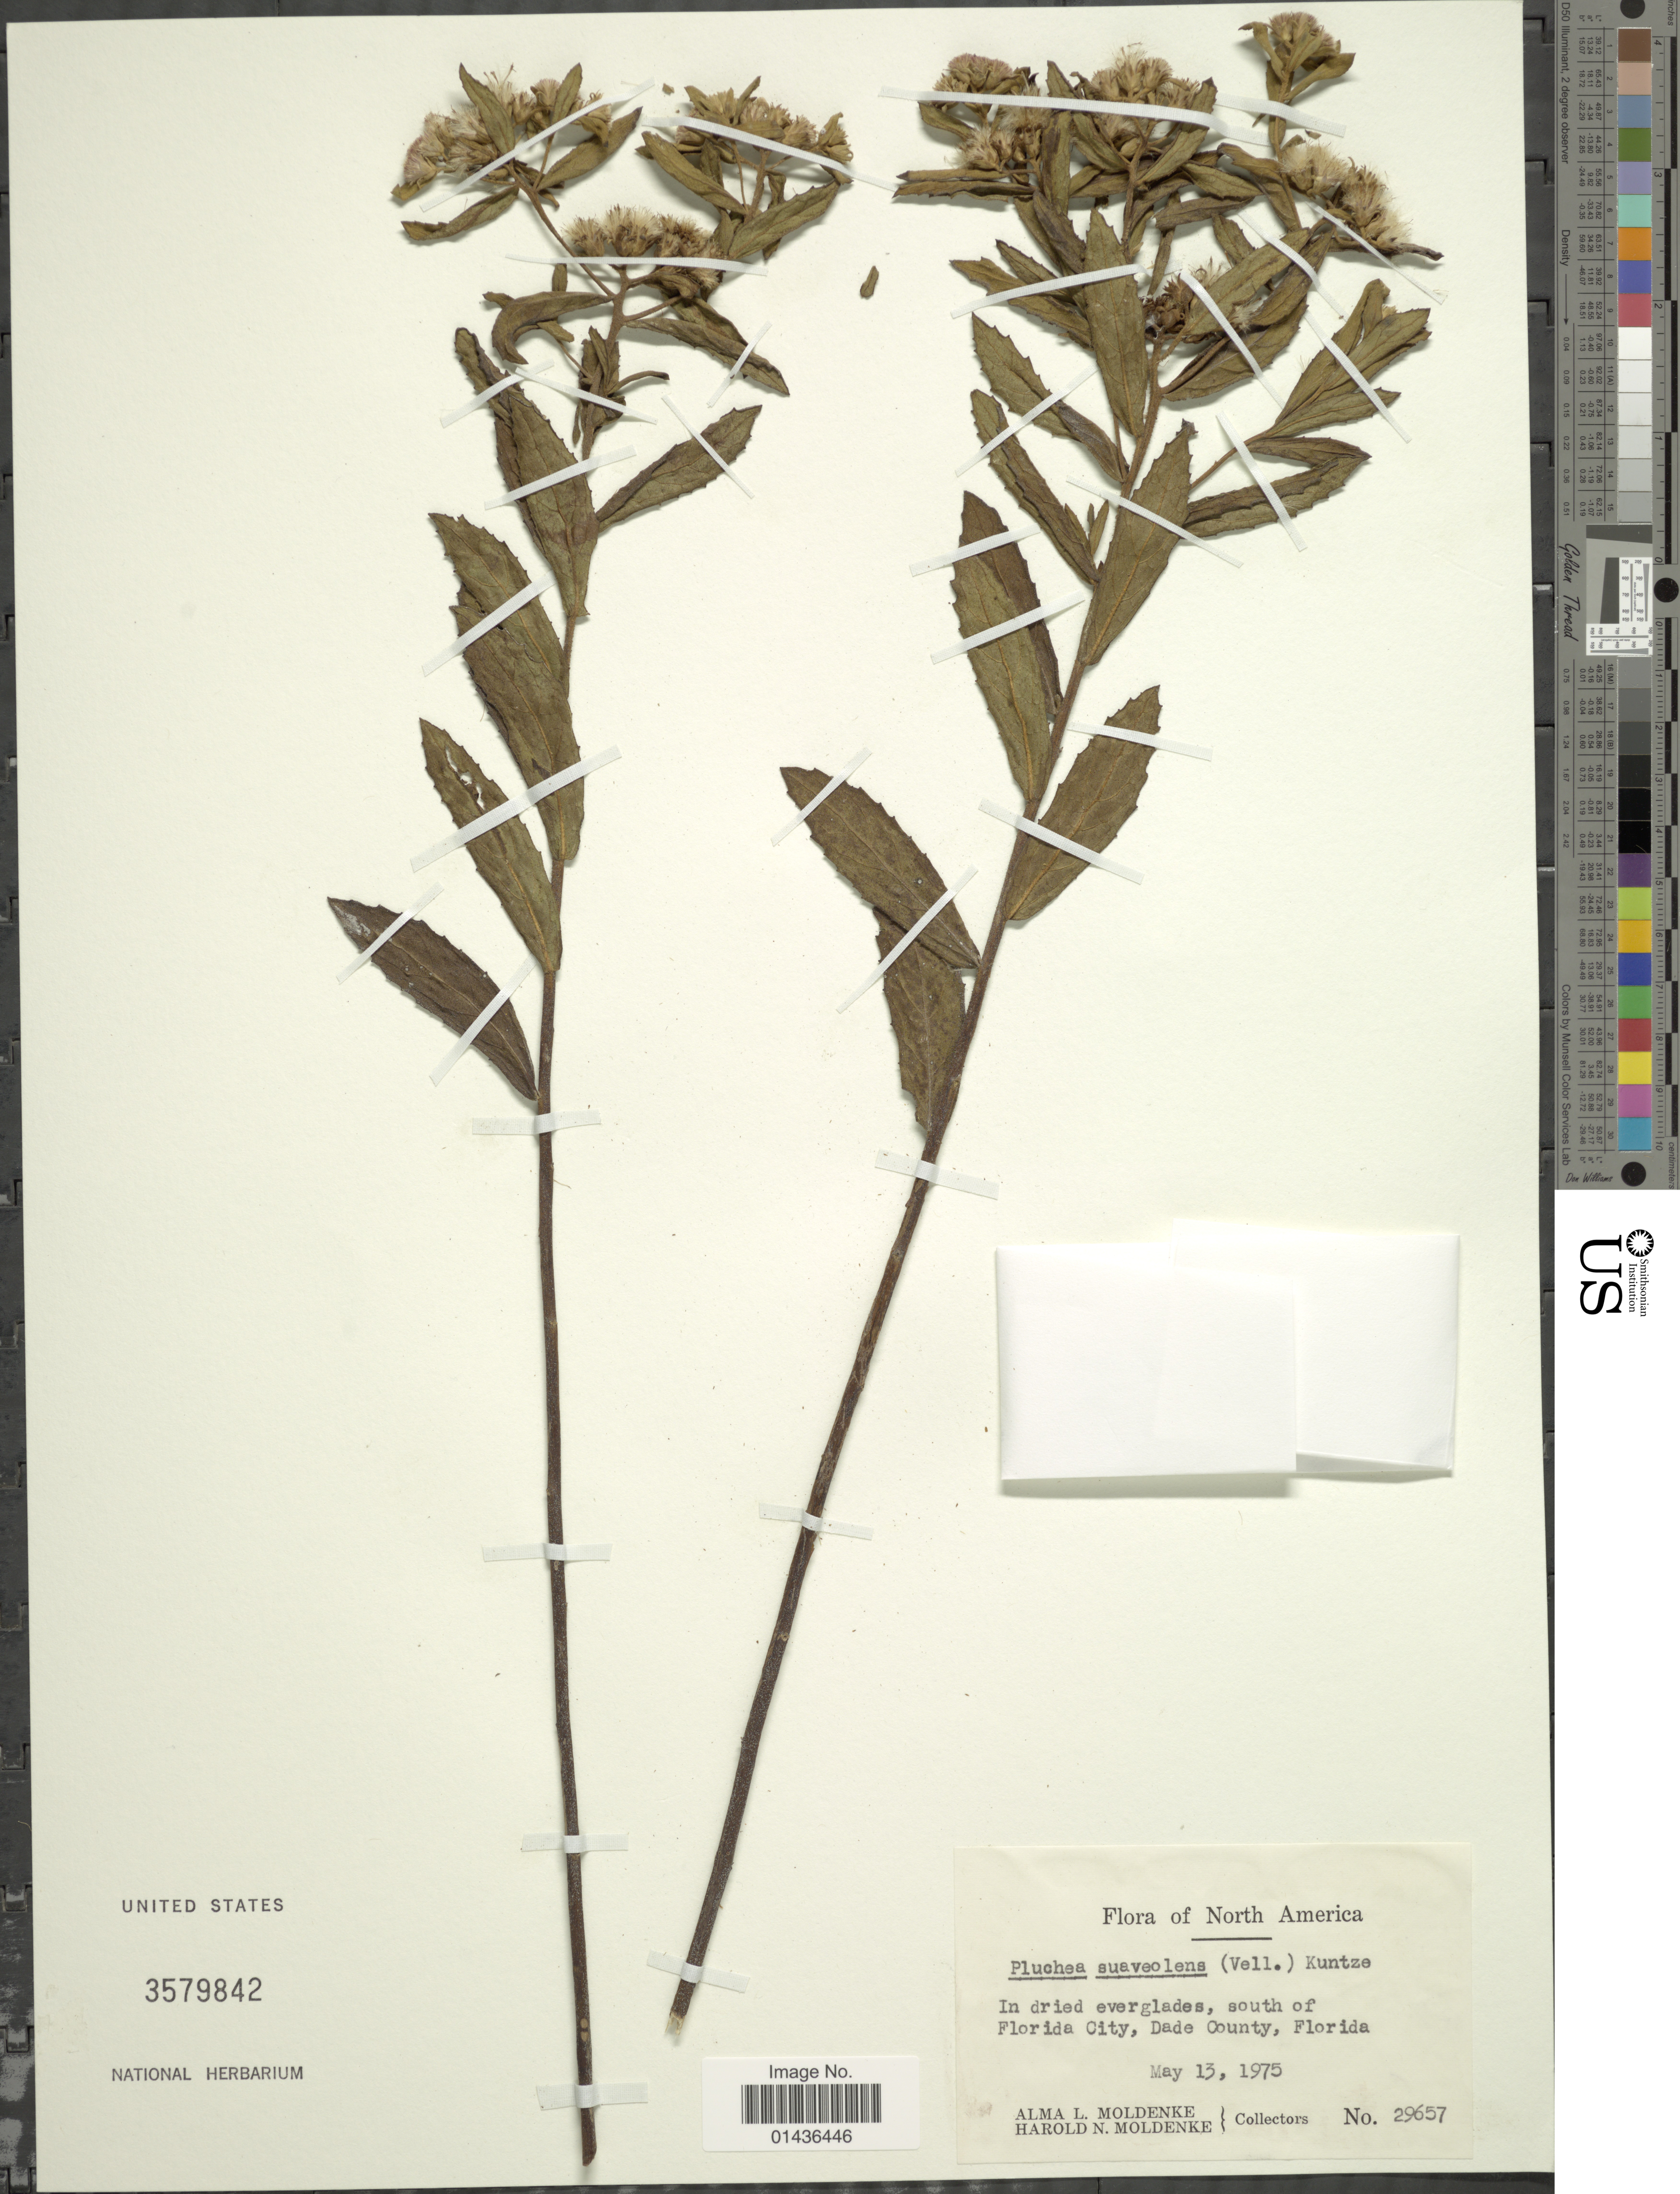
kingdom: Plantae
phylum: Tracheophyta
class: Magnoliopsida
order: Asterales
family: Asteraceae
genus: Pluchea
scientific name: Pluchea suaveolens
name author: (Vell.) Kuntze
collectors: A. L. Moldenke & H. N. Moldenke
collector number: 29657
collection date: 1975-05-13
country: United States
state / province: Florida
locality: North America, south of Florida City, Dade County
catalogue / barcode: US 3579842